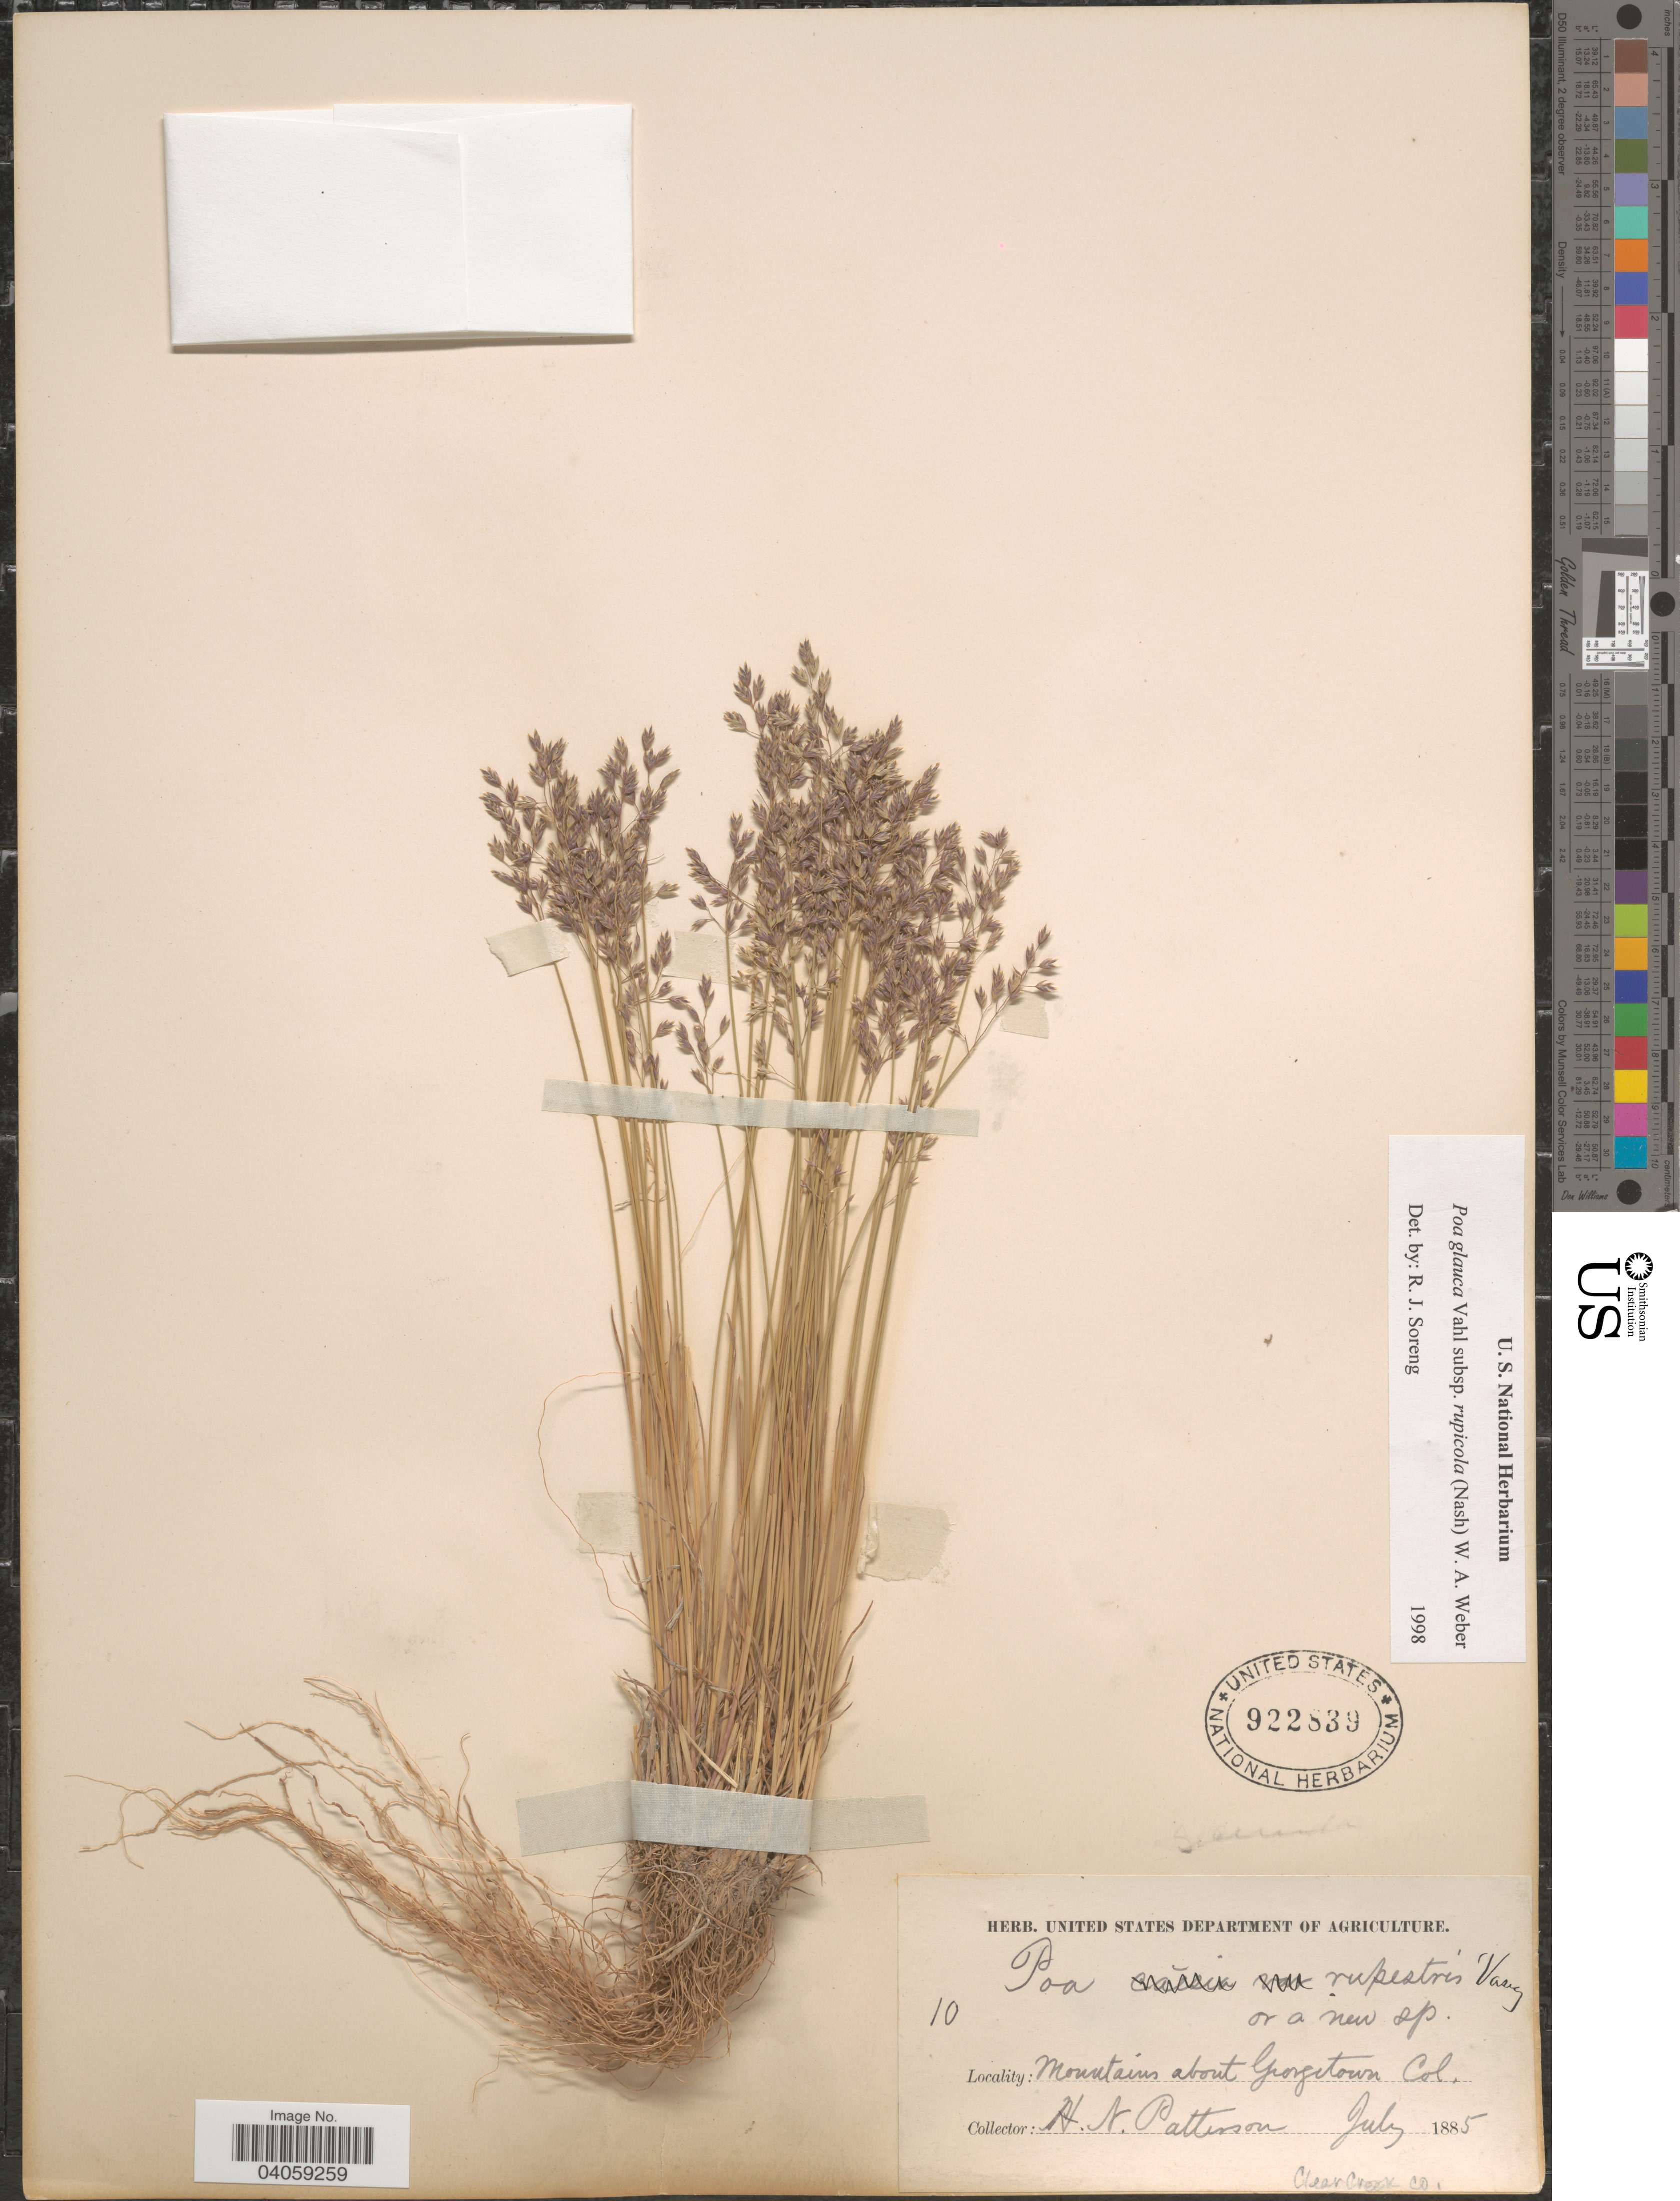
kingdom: Plantae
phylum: Tracheophyta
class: Liliopsida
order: Poales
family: Poaceae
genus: Poa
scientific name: Poa glauca subsp. rupicola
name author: (Nash) W.A. Weber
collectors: H. N. Patterson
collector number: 10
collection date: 1885-07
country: United States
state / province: Colorado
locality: Mountains about Georgetown. Clear Creek Co.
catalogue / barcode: US 922839